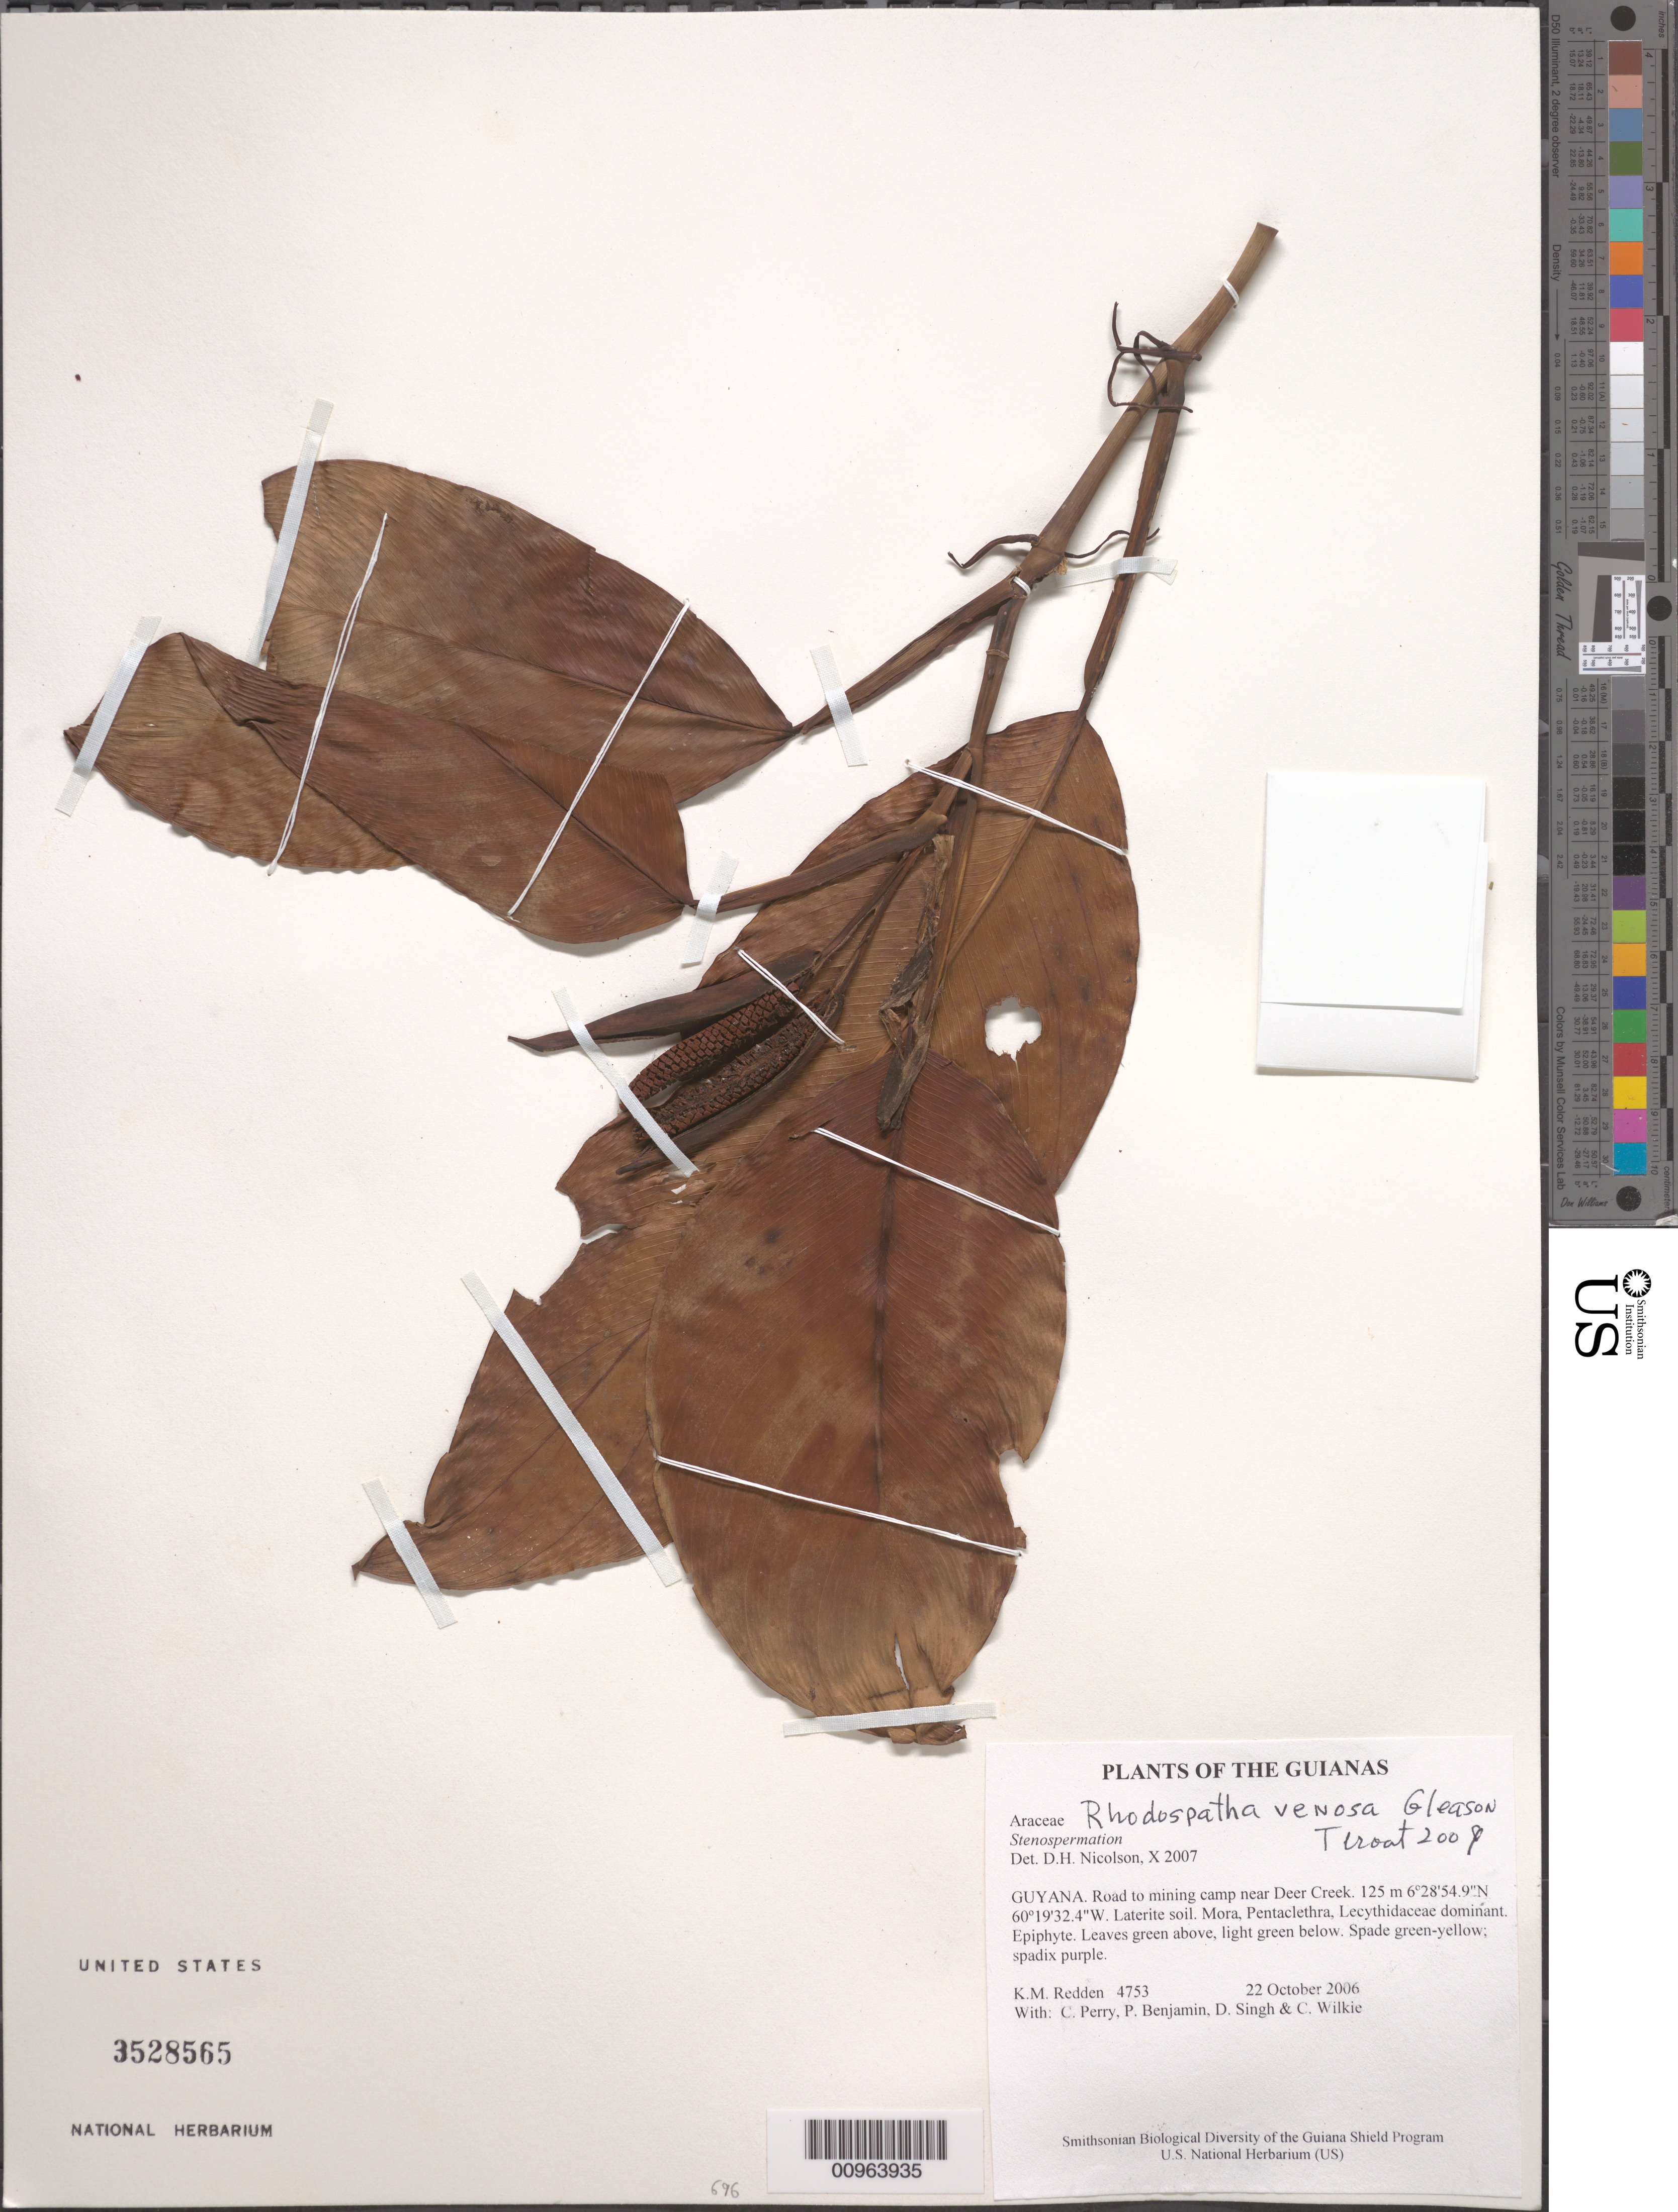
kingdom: Plantae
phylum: Tracheophyta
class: Liliopsida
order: Alismatales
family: Araceae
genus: Rhodospatha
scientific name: Rhodospatha venosa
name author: Gleason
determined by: Croat, Thomas B., Missouri Botanical Garden (MO)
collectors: K. M. Redden, C. Perry, P. Benjamin, D. Singh & C. Wilkie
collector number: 4753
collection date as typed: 22 October 2006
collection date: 2006-10-22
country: Guyana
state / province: Cuyuni-Mazaruni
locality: Road to mining camp near Deer Creek.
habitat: Laterite soil. Mora, Pentaclethra, Lecythidaceae dominant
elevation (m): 125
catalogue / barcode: US 3528565